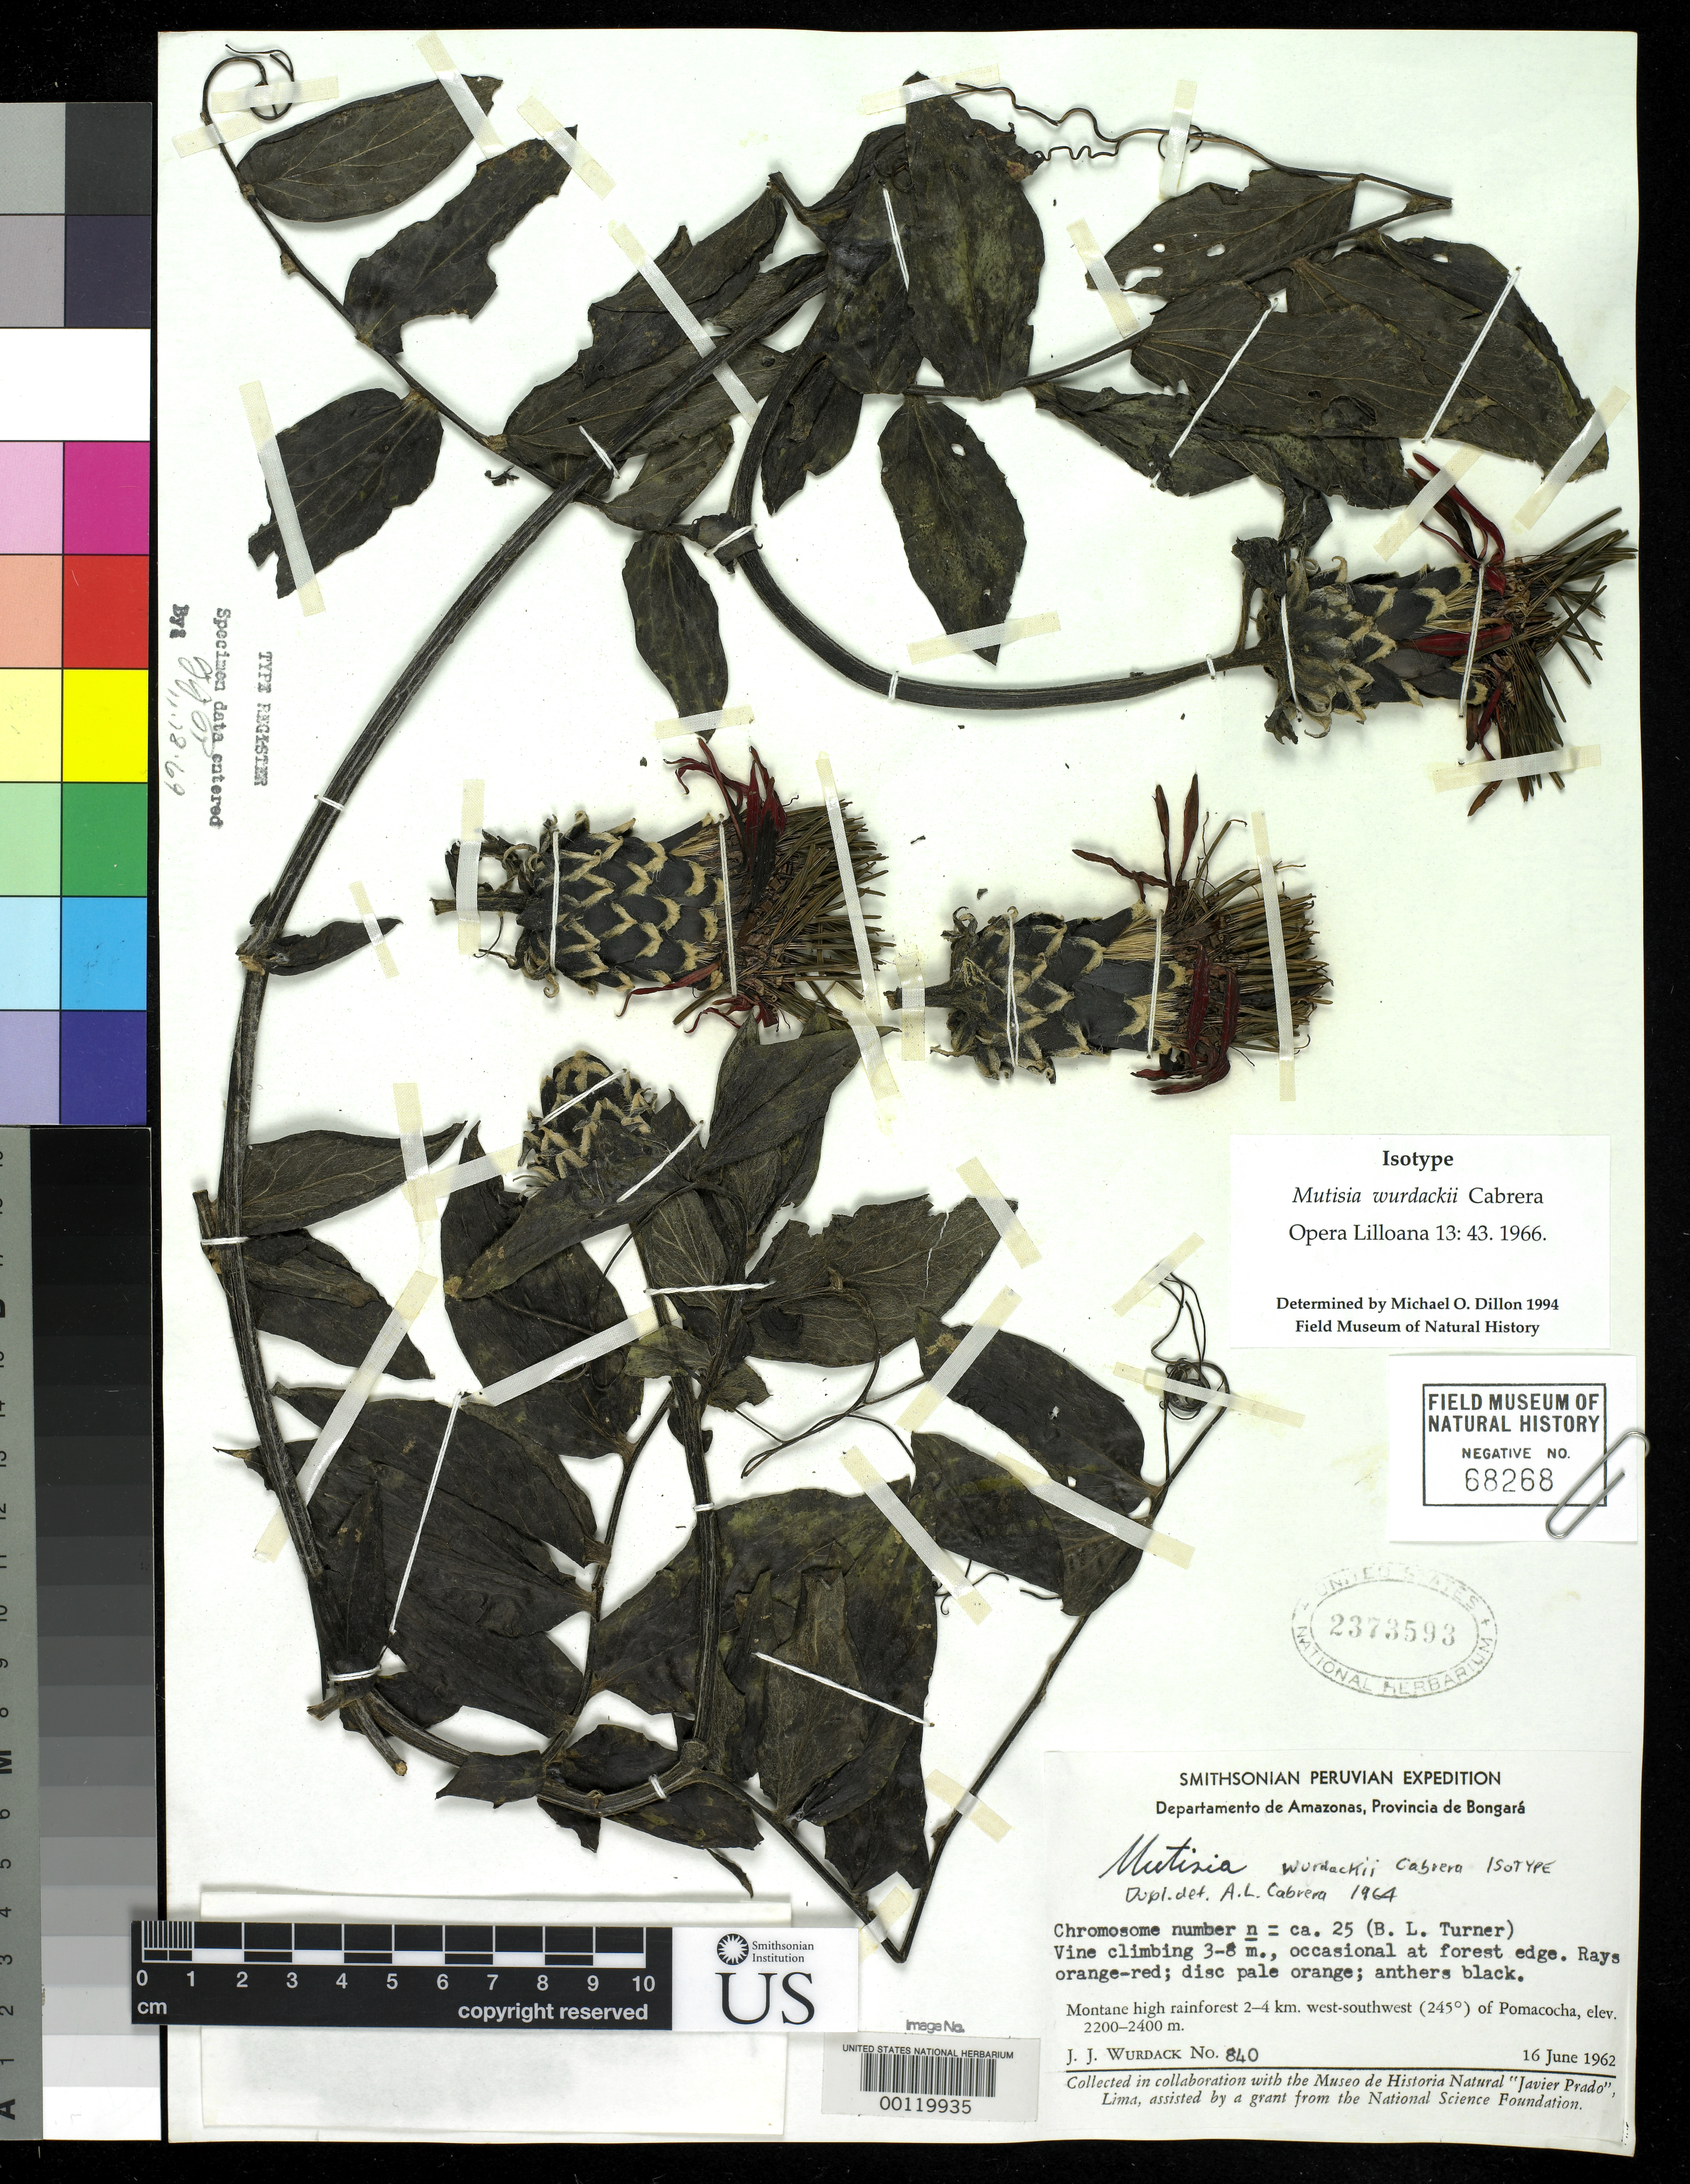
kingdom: Plantae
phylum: Tracheophyta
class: Magnoliopsida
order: Asterales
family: Asteraceae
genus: Mutisia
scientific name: Mutisia wurdackii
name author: Cabrera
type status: Isotype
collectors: J. J. Wurdack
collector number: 840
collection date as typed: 16 Jun 1962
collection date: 1962-06-16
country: Peru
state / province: Amazonas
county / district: Bongará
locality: WSW of Pomacocha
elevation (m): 2200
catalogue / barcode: US 2373593